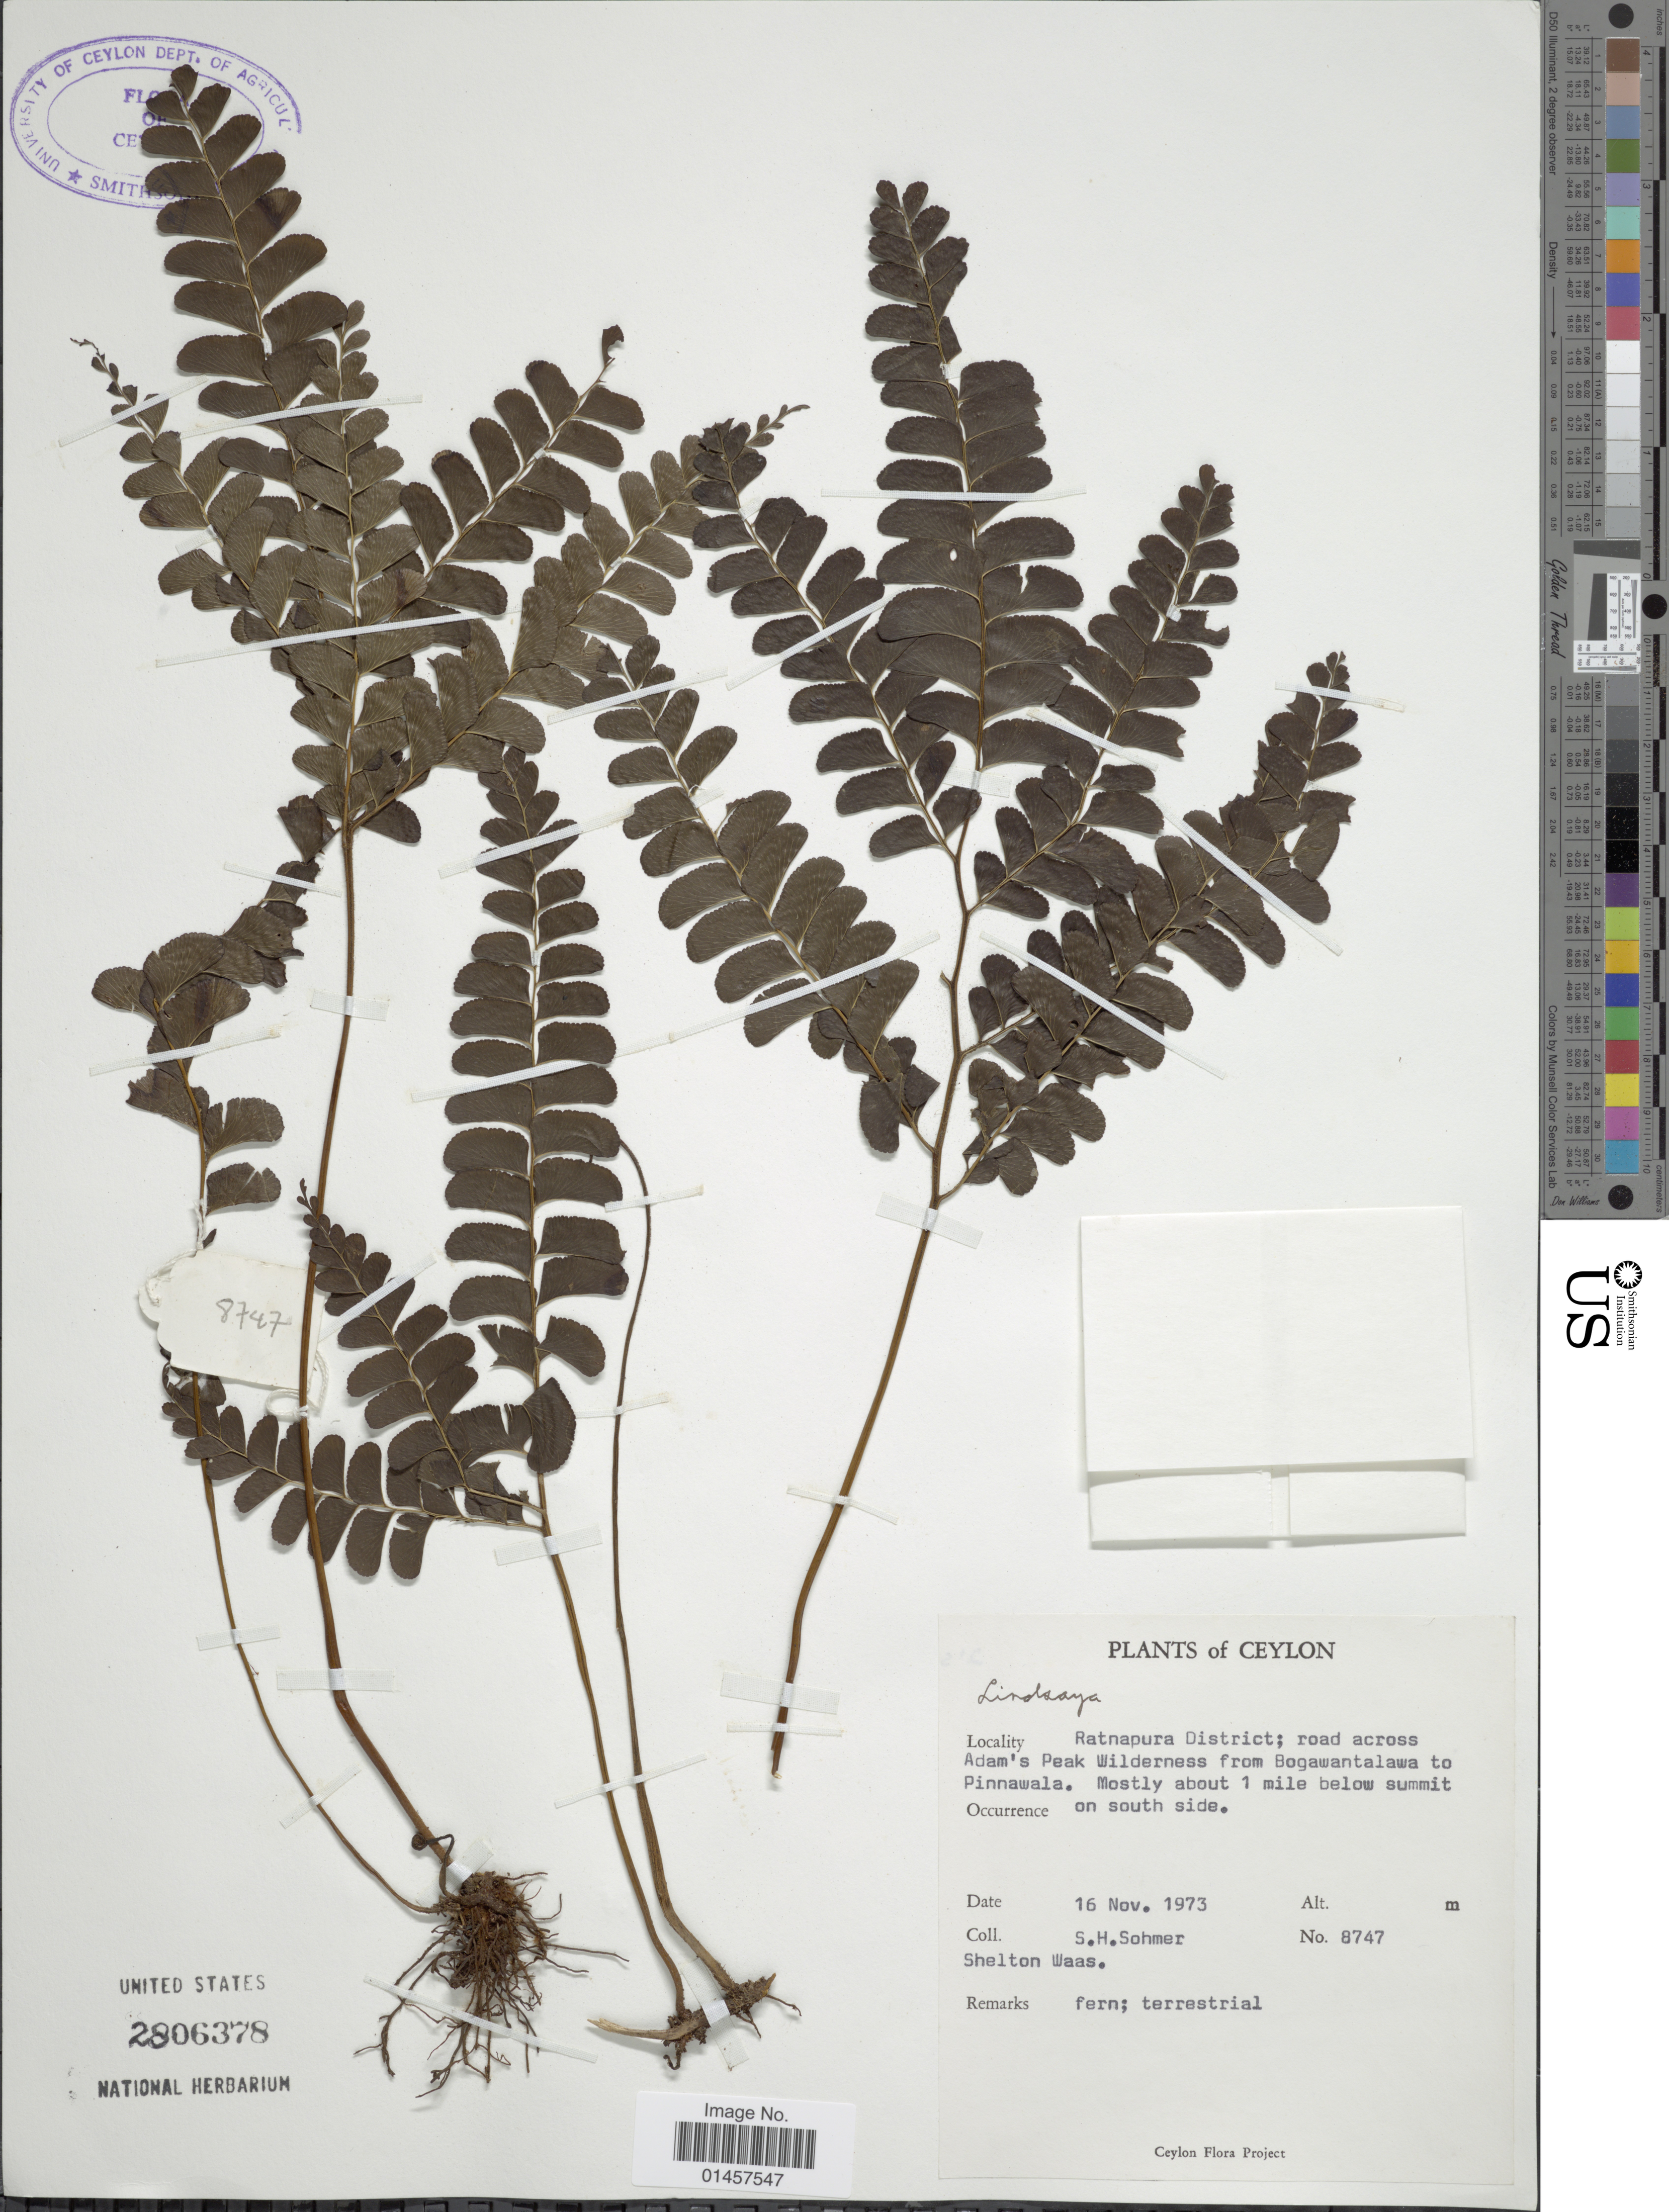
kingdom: Plantae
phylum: Tracheophyta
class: Polypodiopsida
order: Polypodiales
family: Lindsaeaceae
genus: Nesolindsaea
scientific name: Nesolindsaea caudata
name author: (Hook.) Lehtonen & Christenh.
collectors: S. H. Sohmer & S. Waas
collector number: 8747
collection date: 1973-11-16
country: Sri Lanka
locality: Ceylon, Ratnapura District; road across Adam's Peak wilderness from Bogawantalawa to Pinnawala, mostly about 1 mile below summit on south side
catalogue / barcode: US 2806378